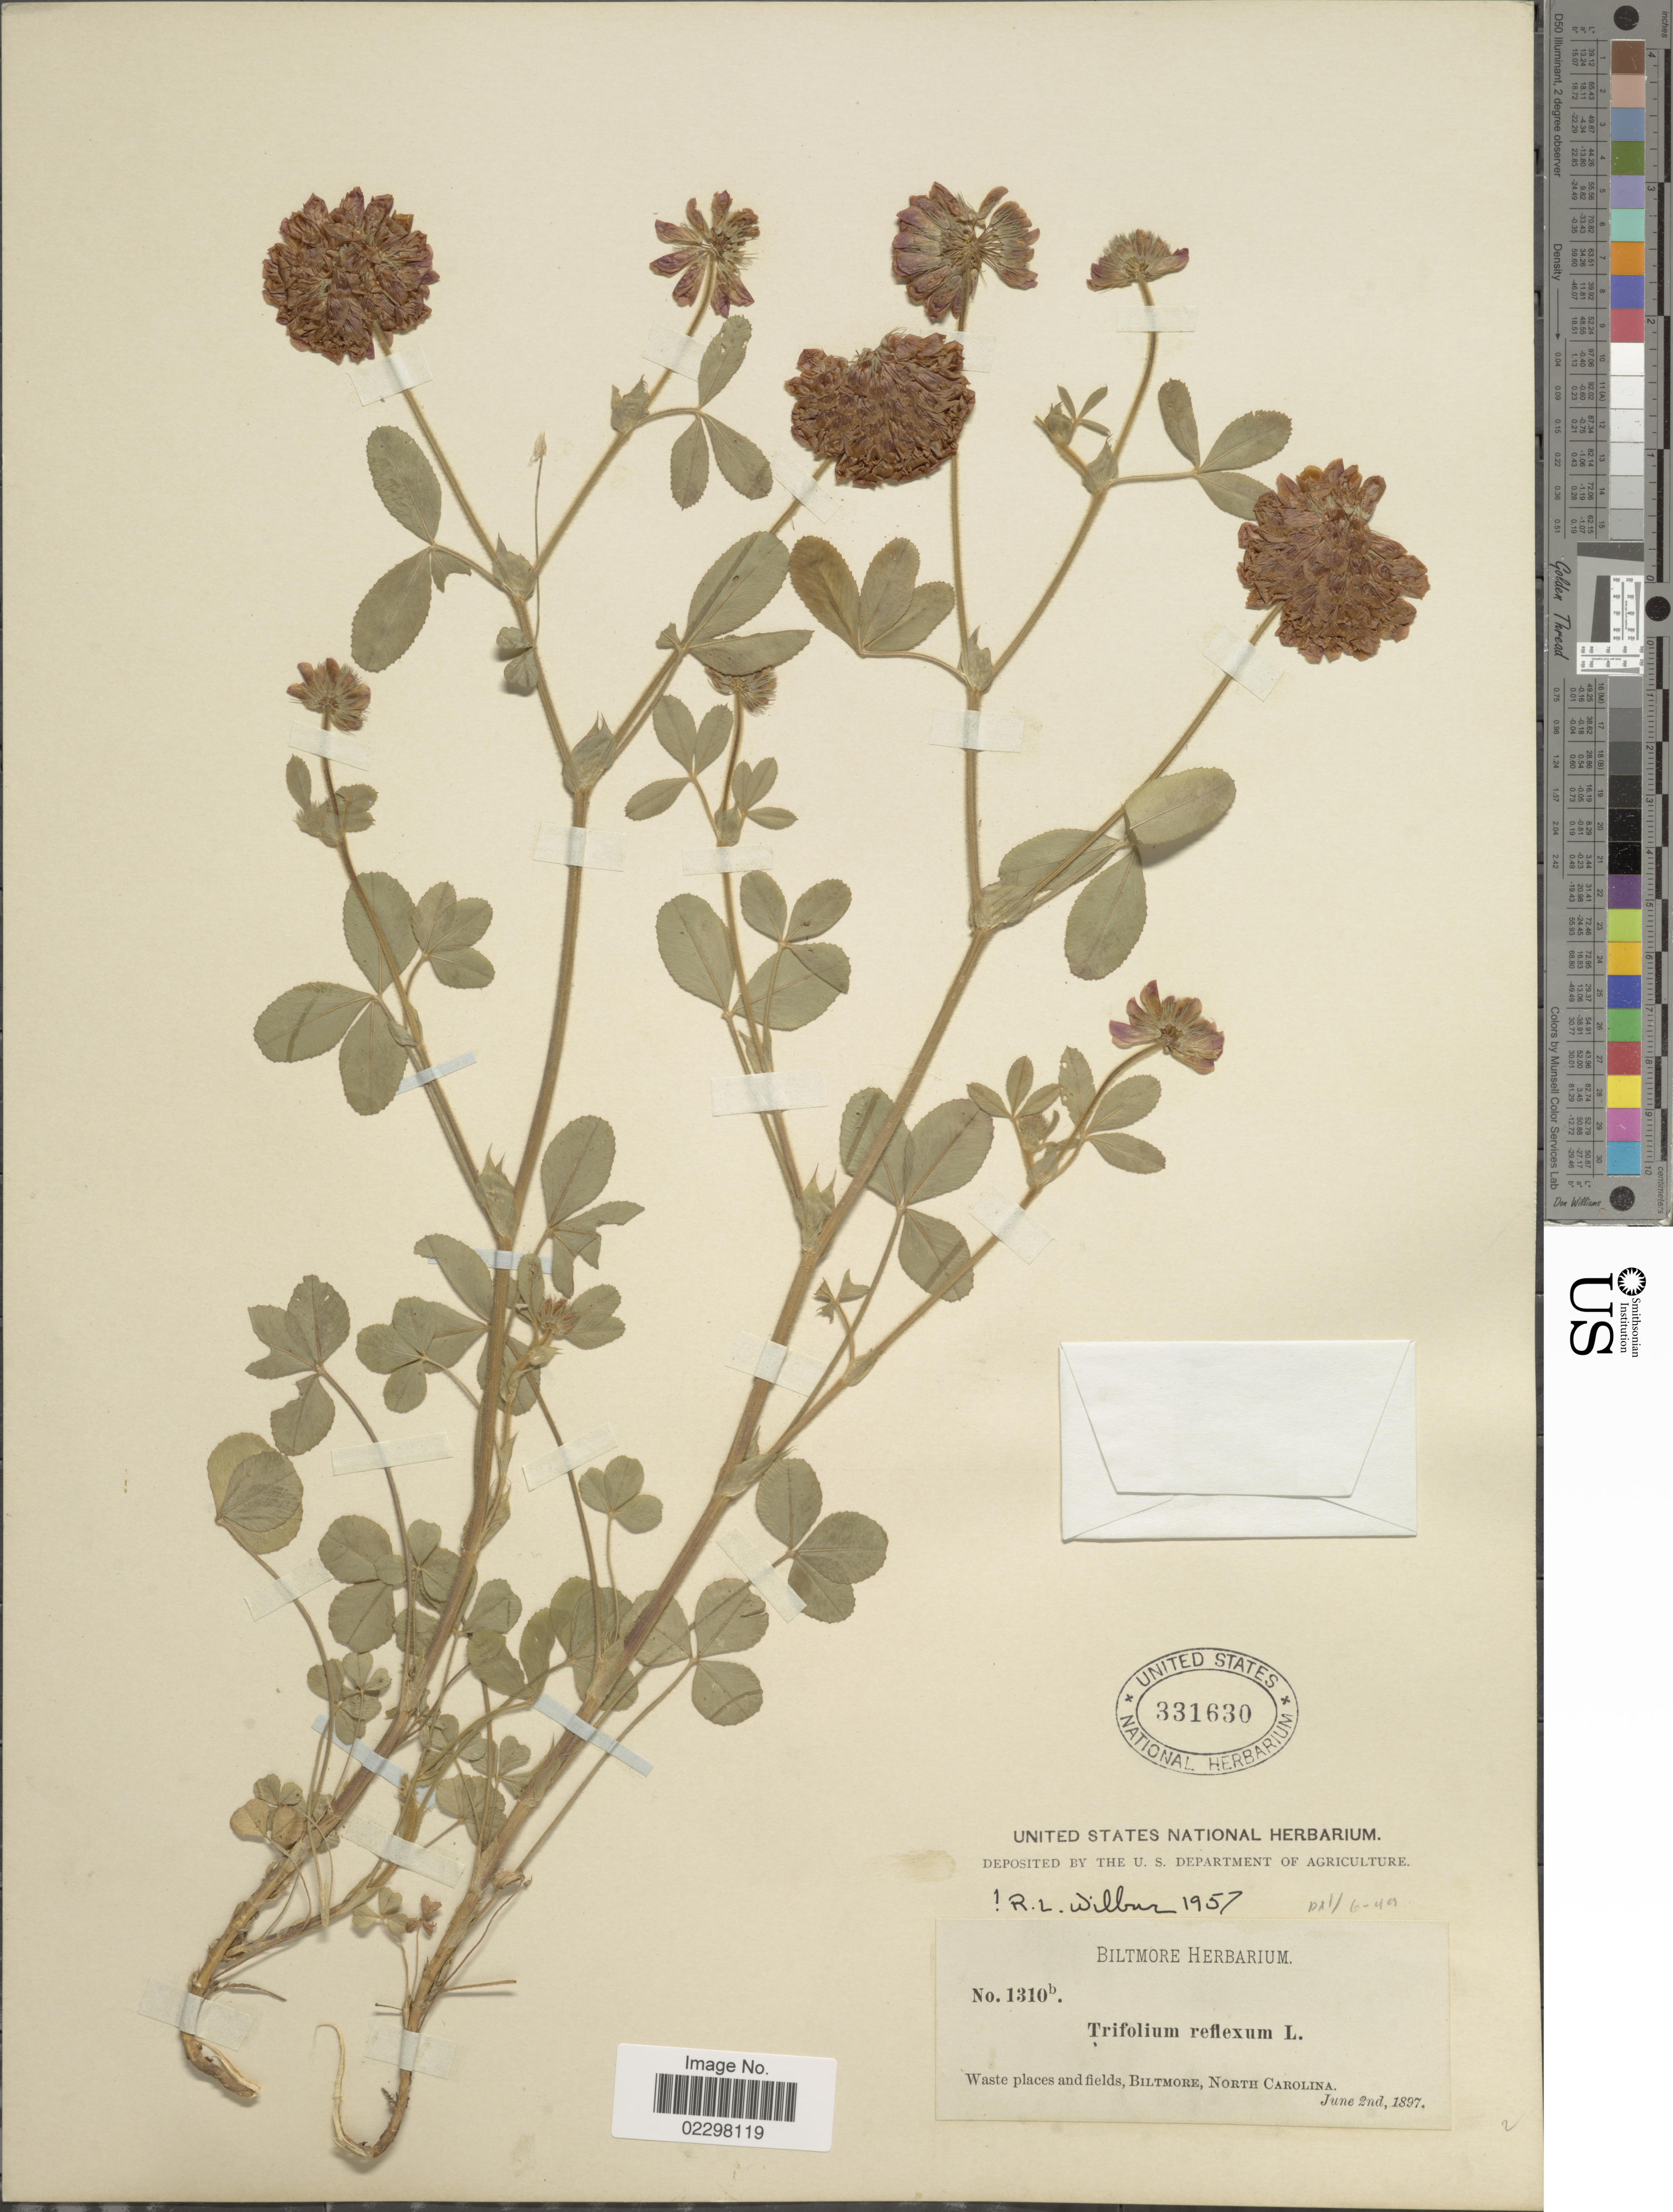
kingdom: Plantae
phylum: Tracheophyta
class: Magnoliopsida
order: Fabales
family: Fabaceae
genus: Trifolium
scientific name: Trifolium reflexum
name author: L.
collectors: ex herb. Biltmore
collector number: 1310b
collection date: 1897-06-02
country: United States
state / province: North Carolina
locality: Waste places and fields, Biltmore.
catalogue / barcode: US 331630